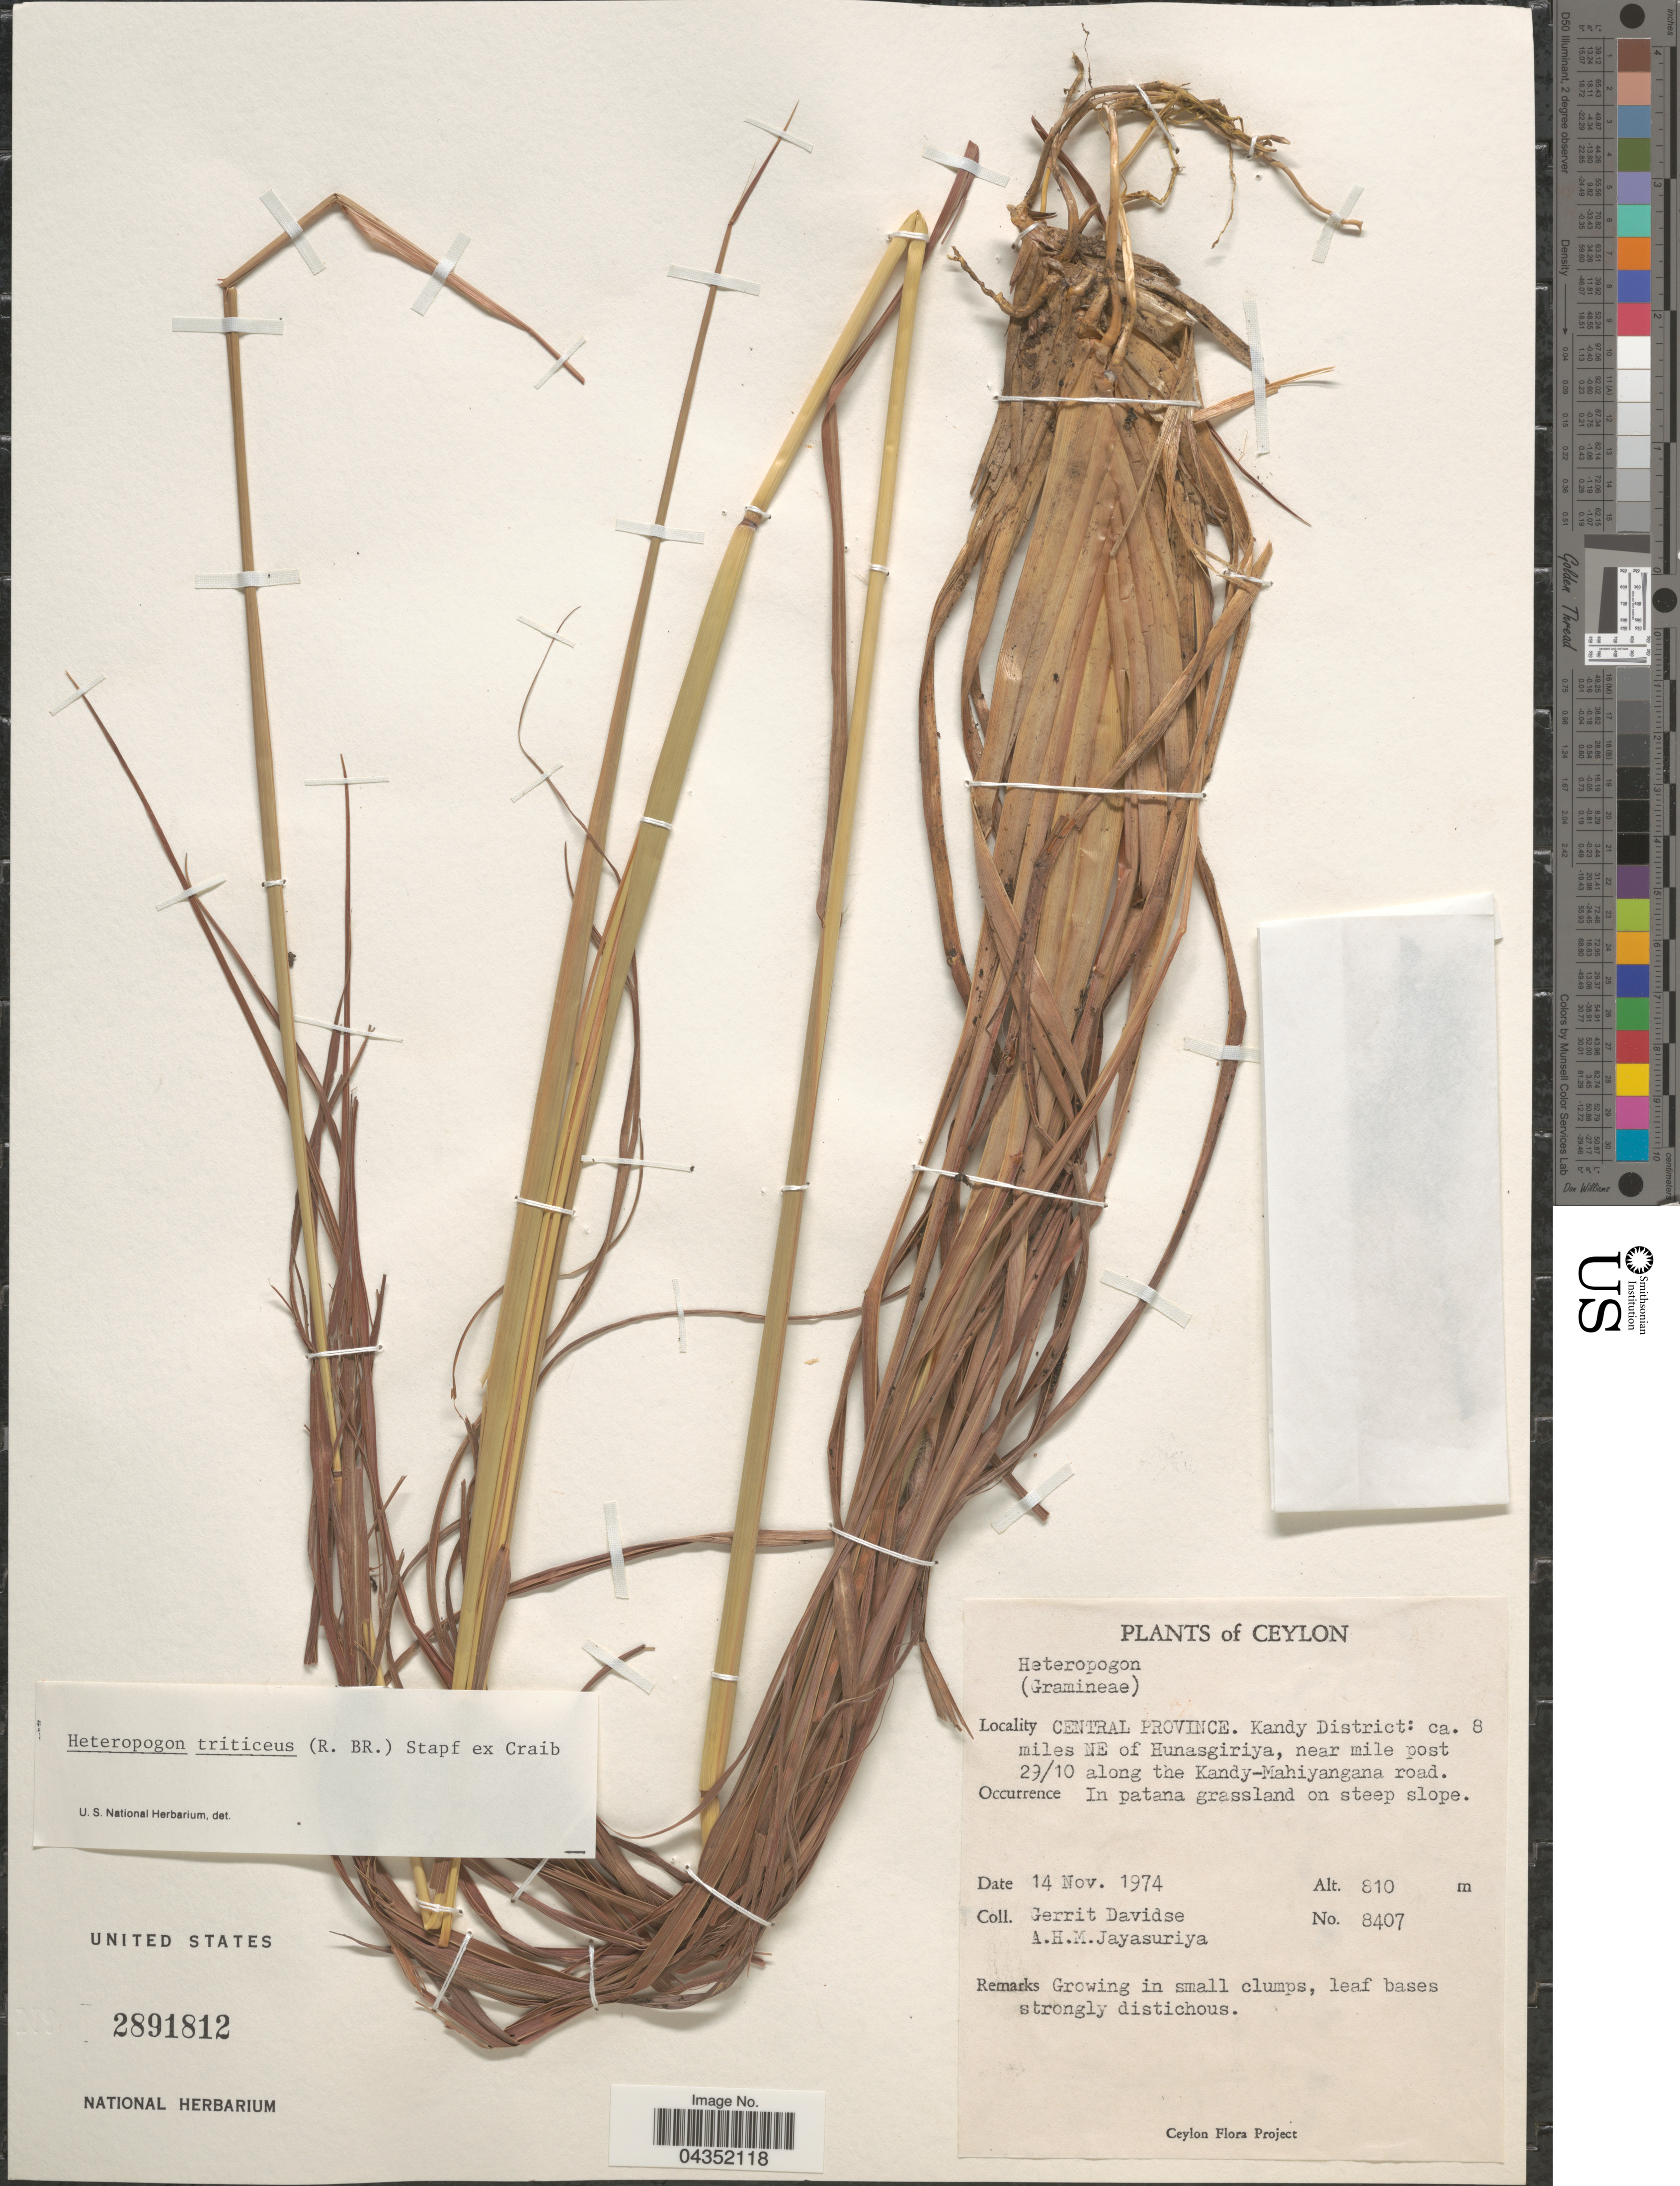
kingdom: Plantae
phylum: Tracheophyta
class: Liliopsida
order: Poales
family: Poaceae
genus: Heteropogon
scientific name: Heteropogon triticeus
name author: (R. Br.) Stapf ex Craib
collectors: G. Davidse & A. Jayasuriya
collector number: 8407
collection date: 1974-11-14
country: Sri Lanka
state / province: Central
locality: Ceylon. Kandy District: ca. 8 miles NE of Hunasgiriya, near mile post 29/10 along the Kandy-Mahiyangana road.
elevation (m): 810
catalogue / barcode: US 2891812